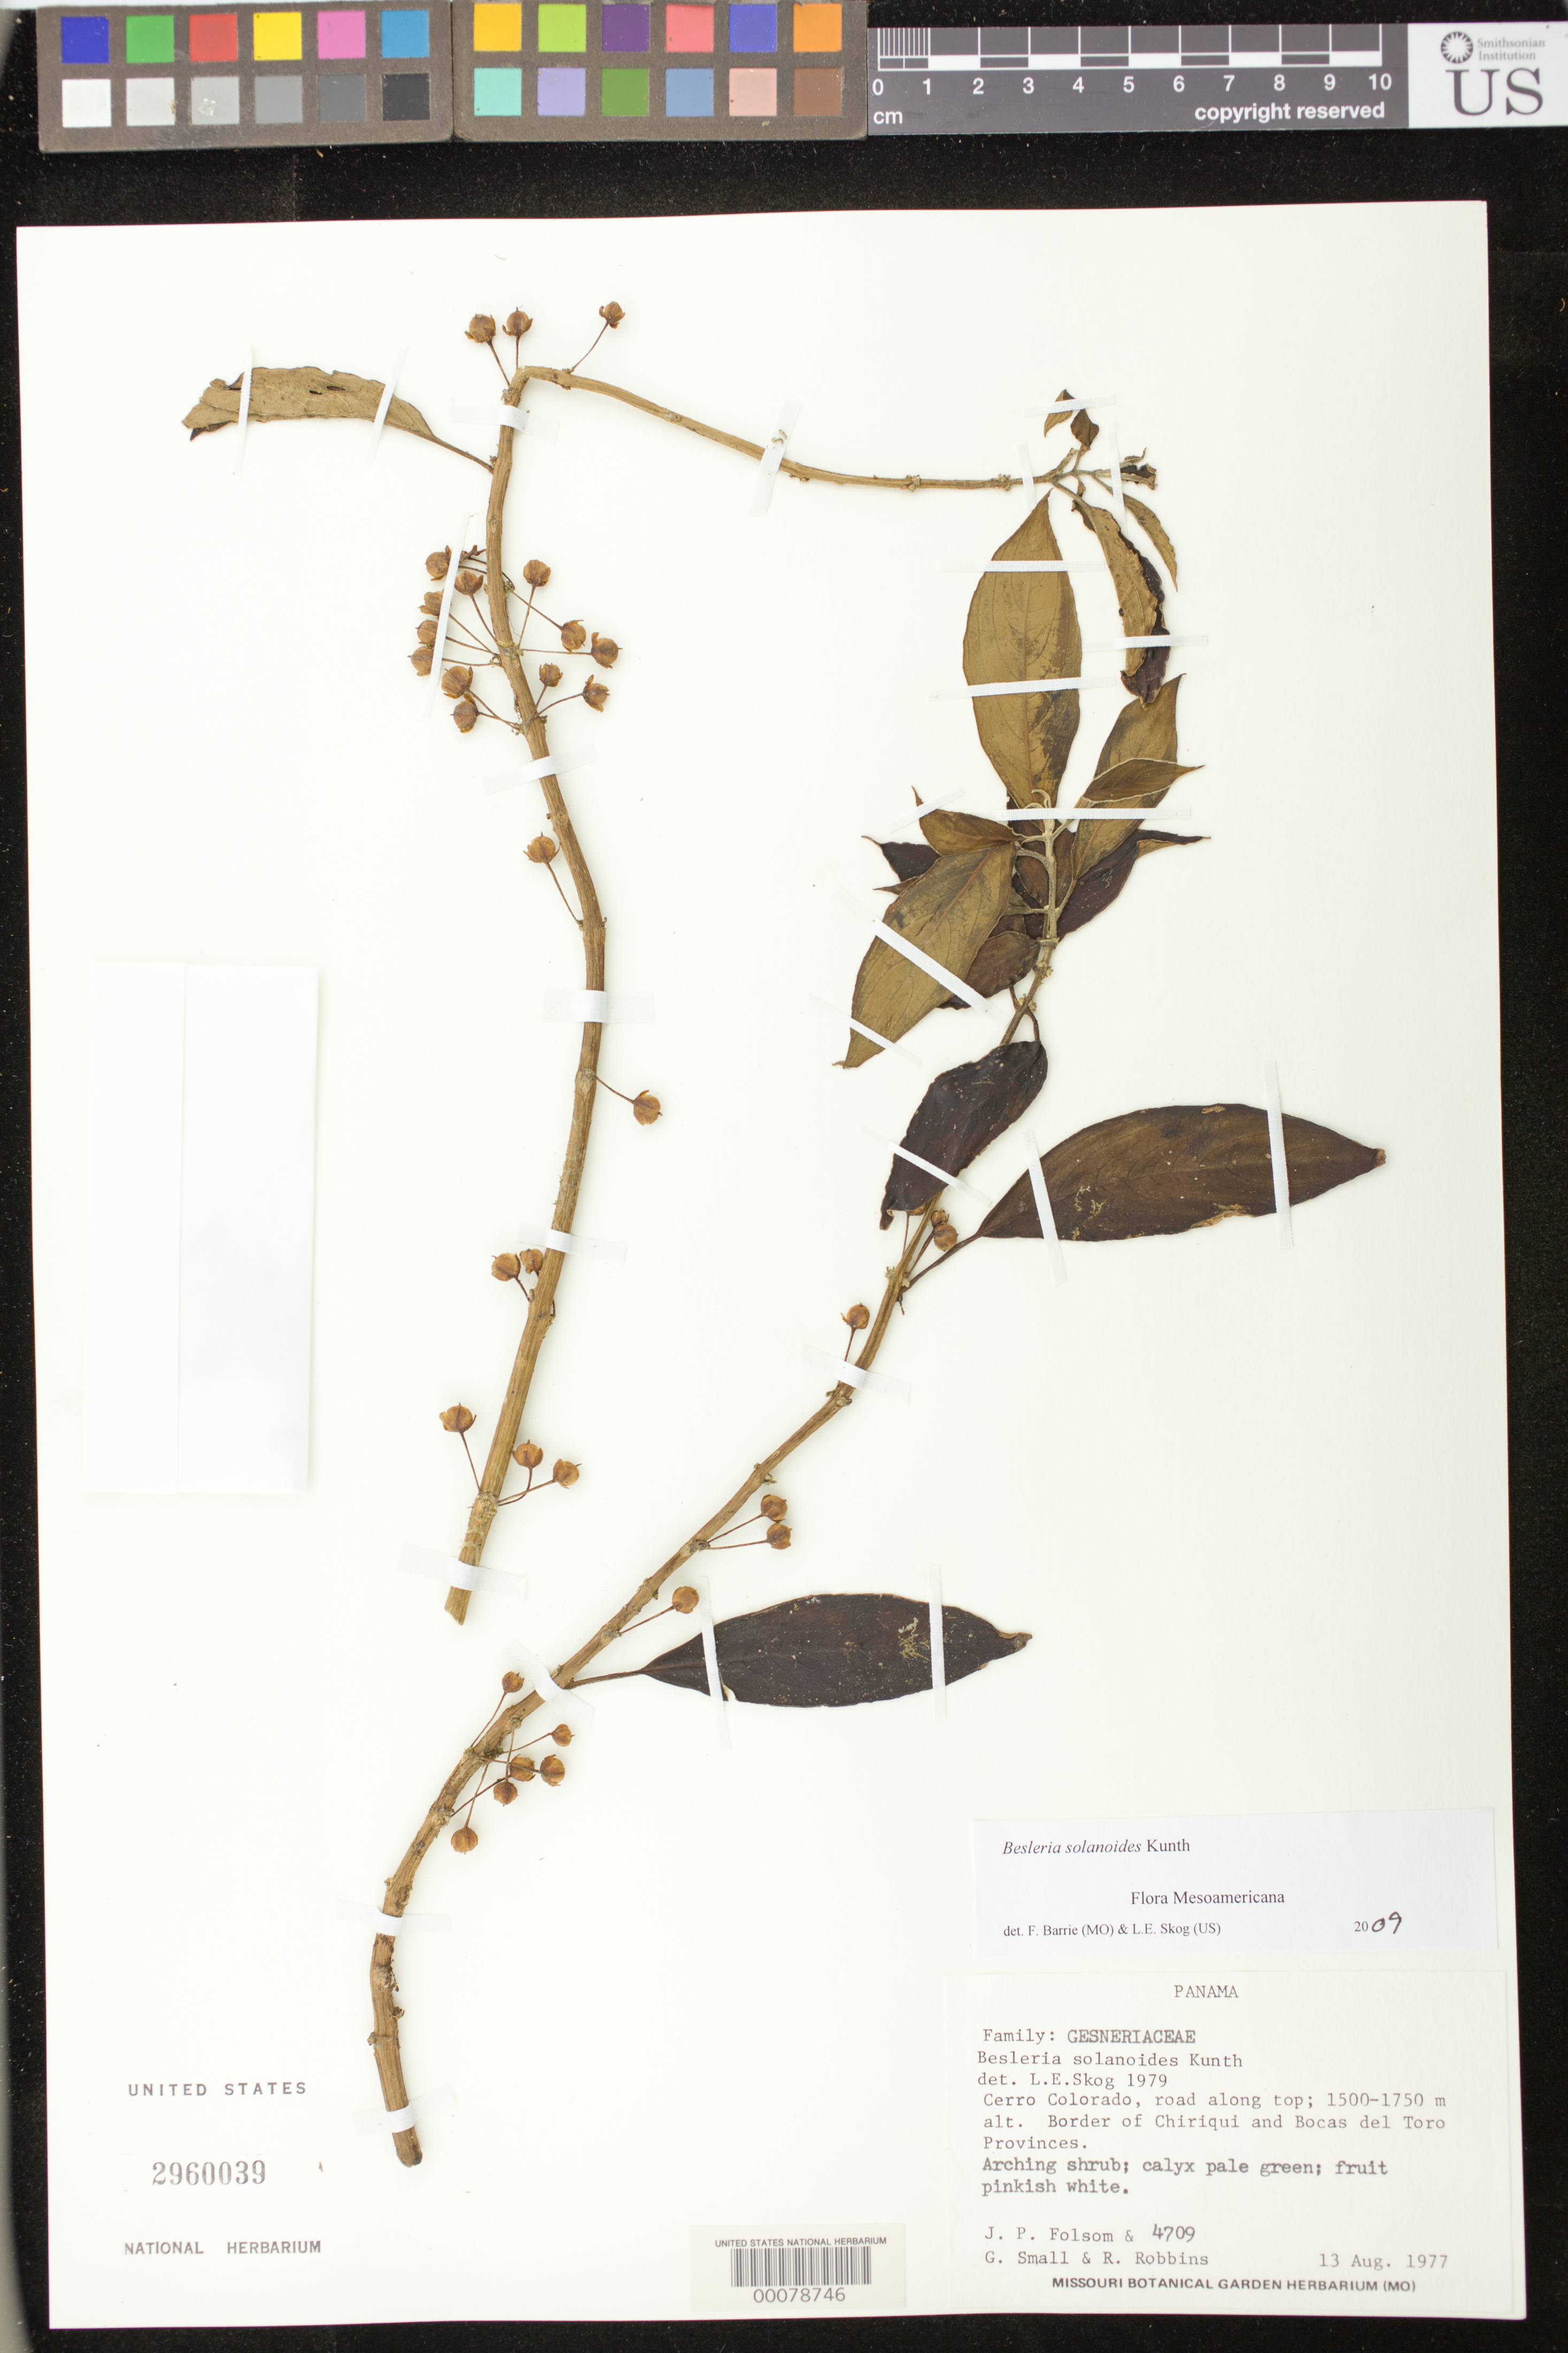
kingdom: Plantae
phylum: Tracheophyta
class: Magnoliopsida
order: Lamiales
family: Gesneriaceae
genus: Besleria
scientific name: Besleria solanoides var. solanoides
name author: Kunth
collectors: J. P. Folsom, G. Small & R. Robbins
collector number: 4709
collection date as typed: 13 Aug 1977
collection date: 1977-08-13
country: Panama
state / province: Chiriquí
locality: Cerro Colorado, road along top, border of Chiriqui and Bocas del Toro provinces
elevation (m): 1500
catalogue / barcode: US 2960039